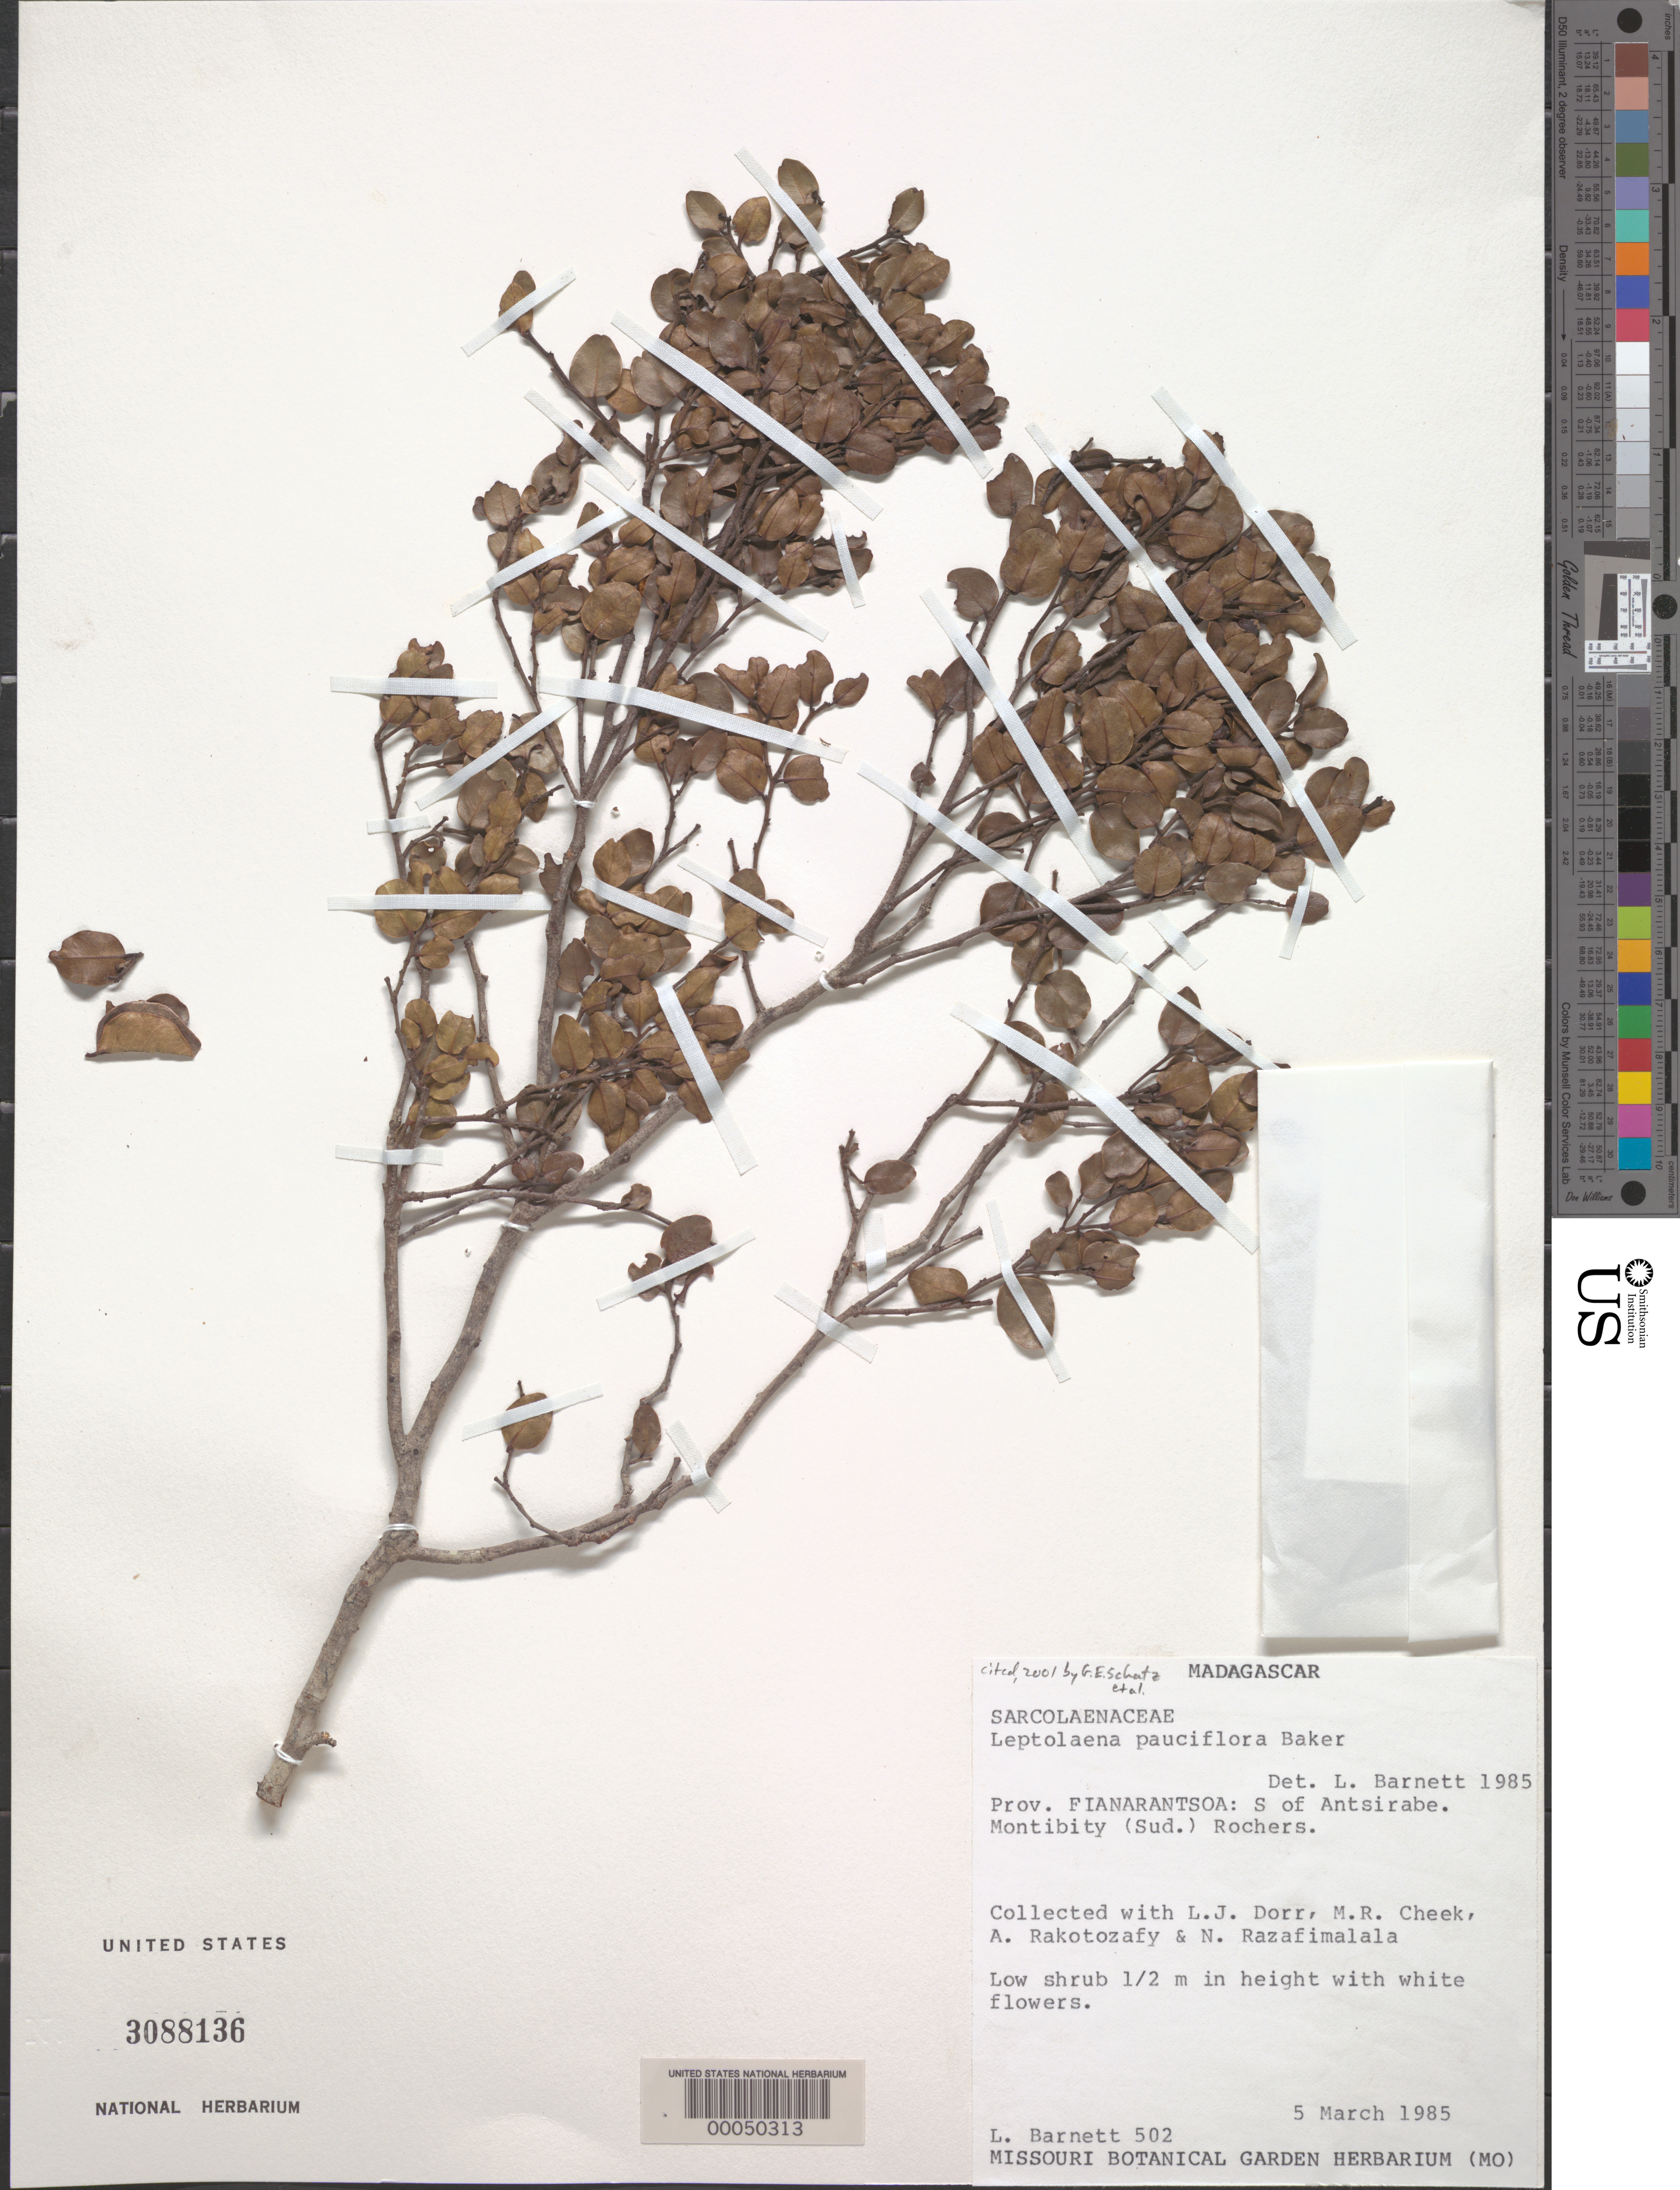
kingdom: Plantae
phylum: Tracheophyta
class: Magnoliopsida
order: Malvales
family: Sarcolaenaceae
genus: Leptolaena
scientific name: Leptolaena pauciflora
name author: Baker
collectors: L. C. Barnett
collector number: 502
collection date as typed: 05 Mar 1985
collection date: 1985-03-05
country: Madagascar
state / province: Vakinankaratra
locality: S of antsirabe, s montibity, rochers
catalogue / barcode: US 3088136